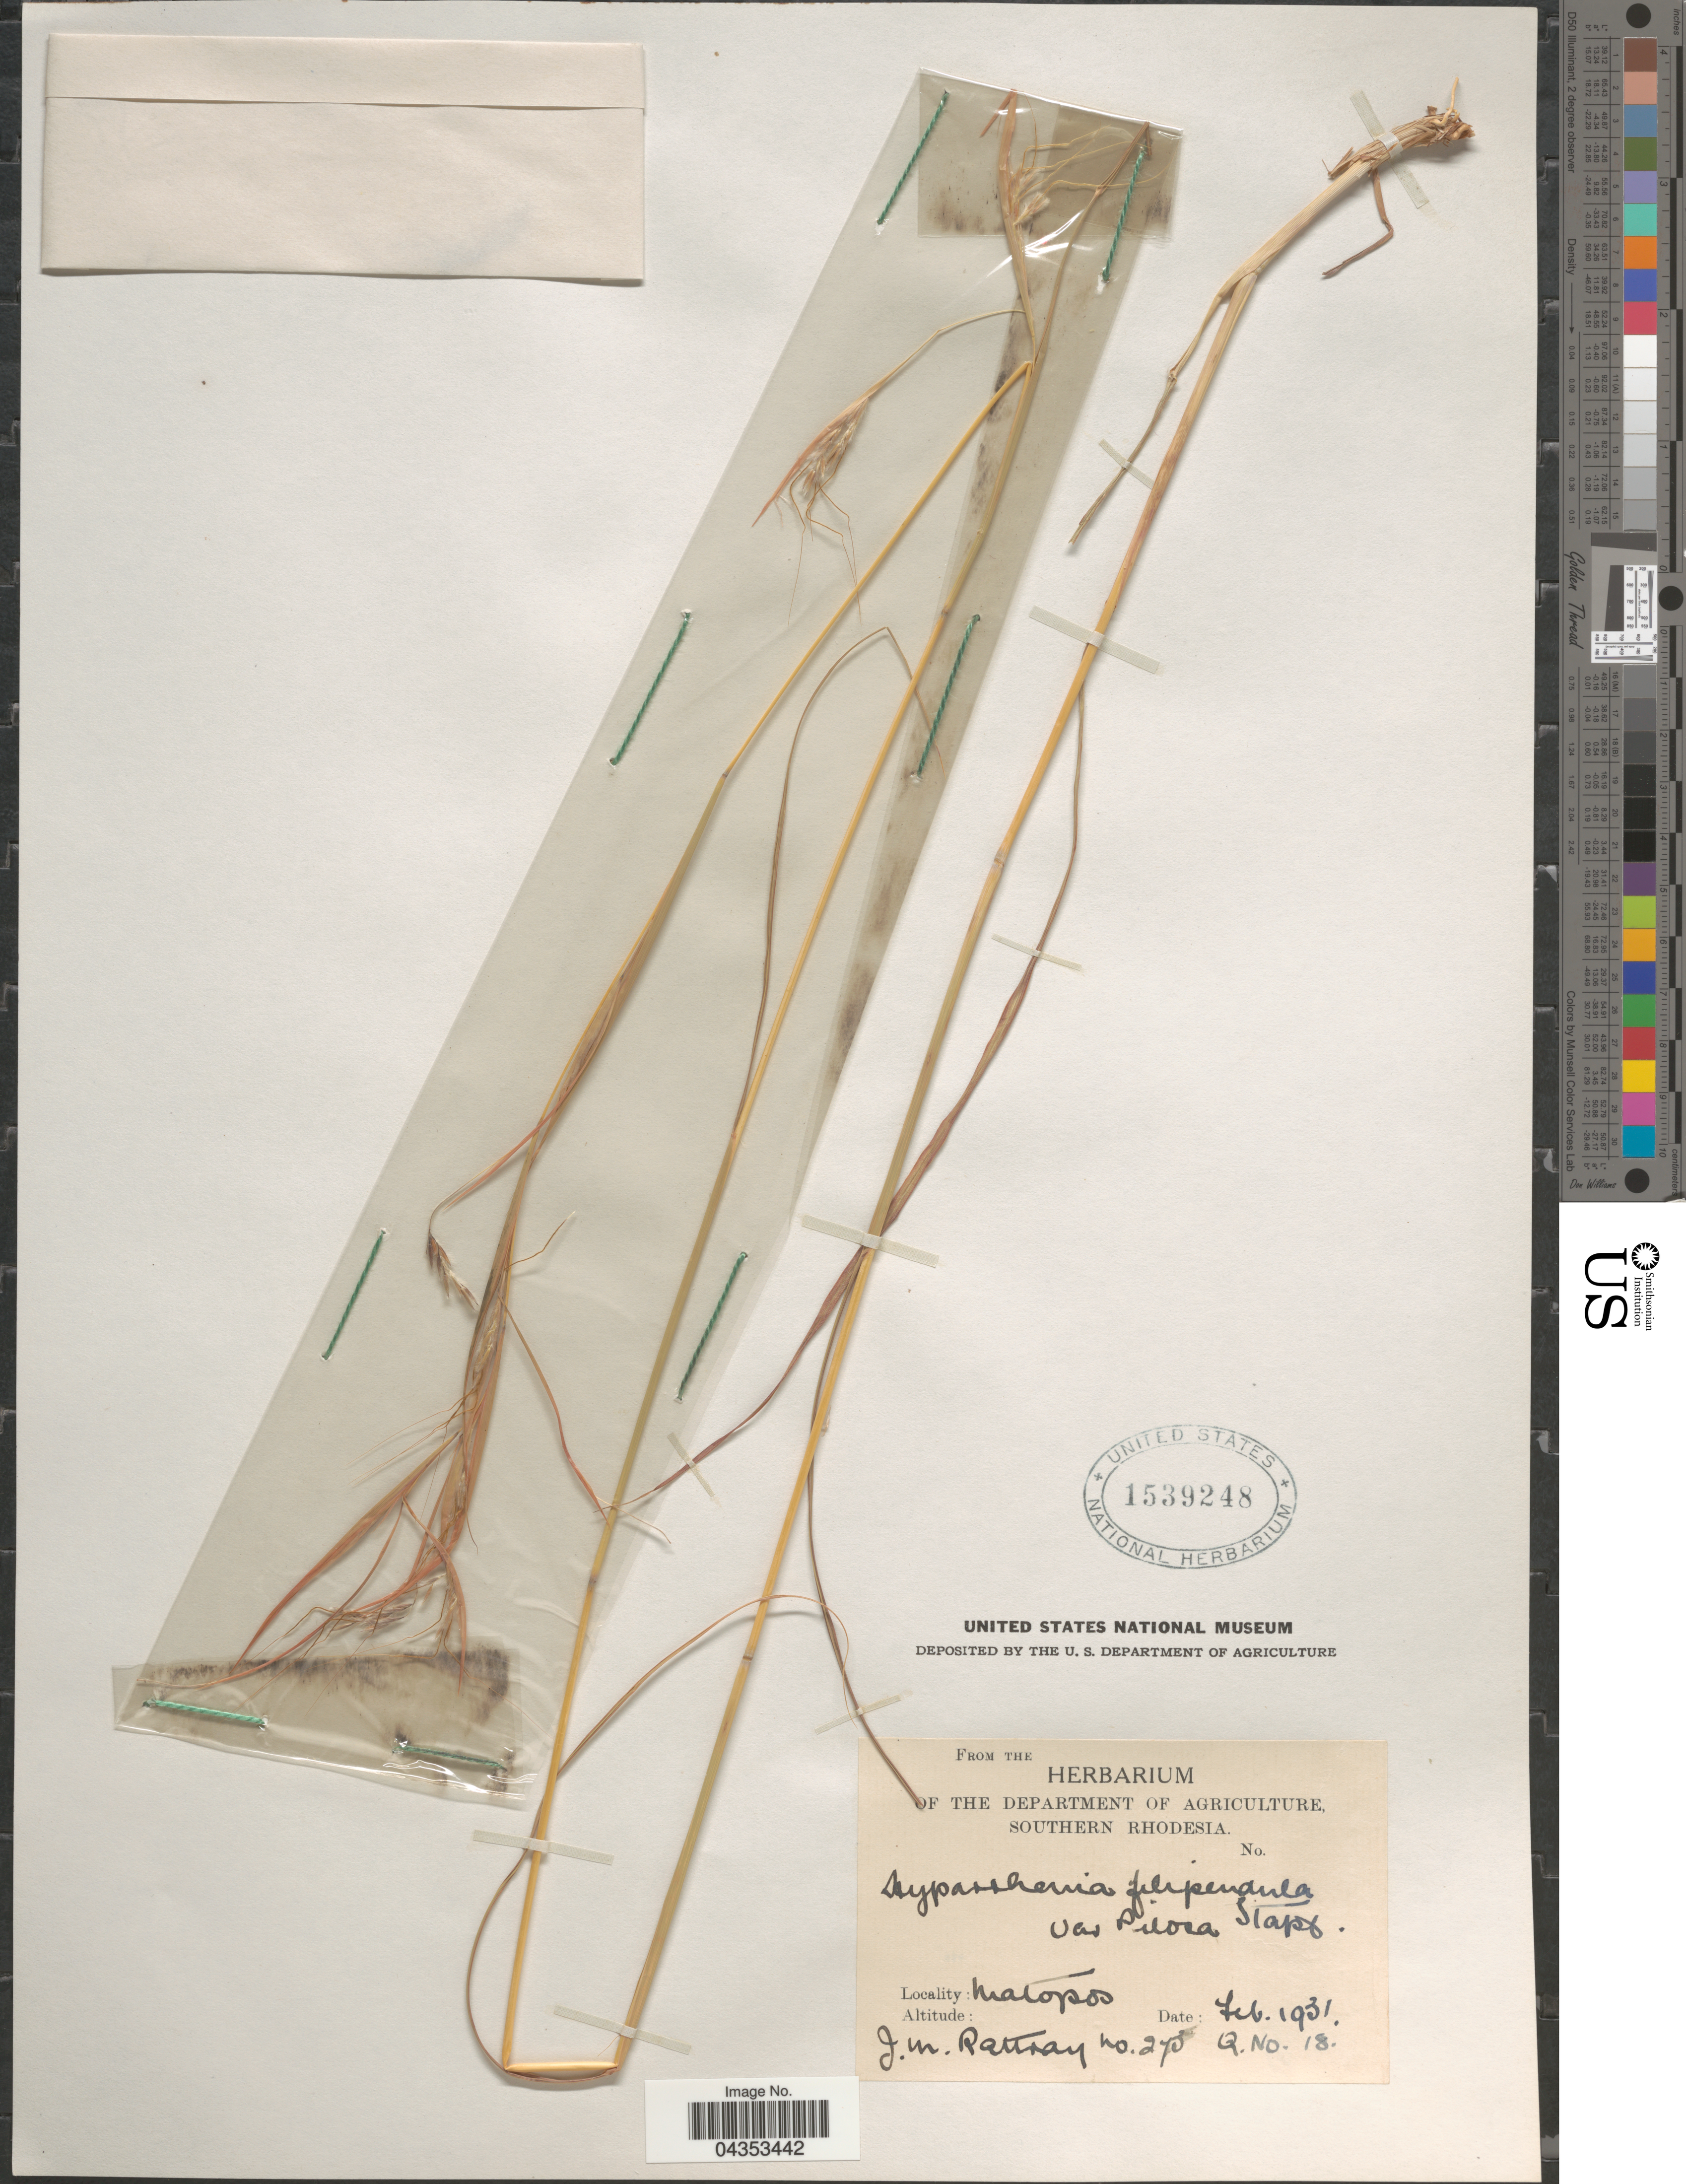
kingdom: Plantae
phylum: Tracheophyta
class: Liliopsida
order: Poales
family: Poaceae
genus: Hyparrhenia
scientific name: Hyparrhenia filipendula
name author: (Hochr.) Stapf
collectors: J. Rattray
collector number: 275*/Q.18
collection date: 1931-02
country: Zimbabwe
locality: Southern Rhodesia. Matopos.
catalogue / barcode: US 1539248